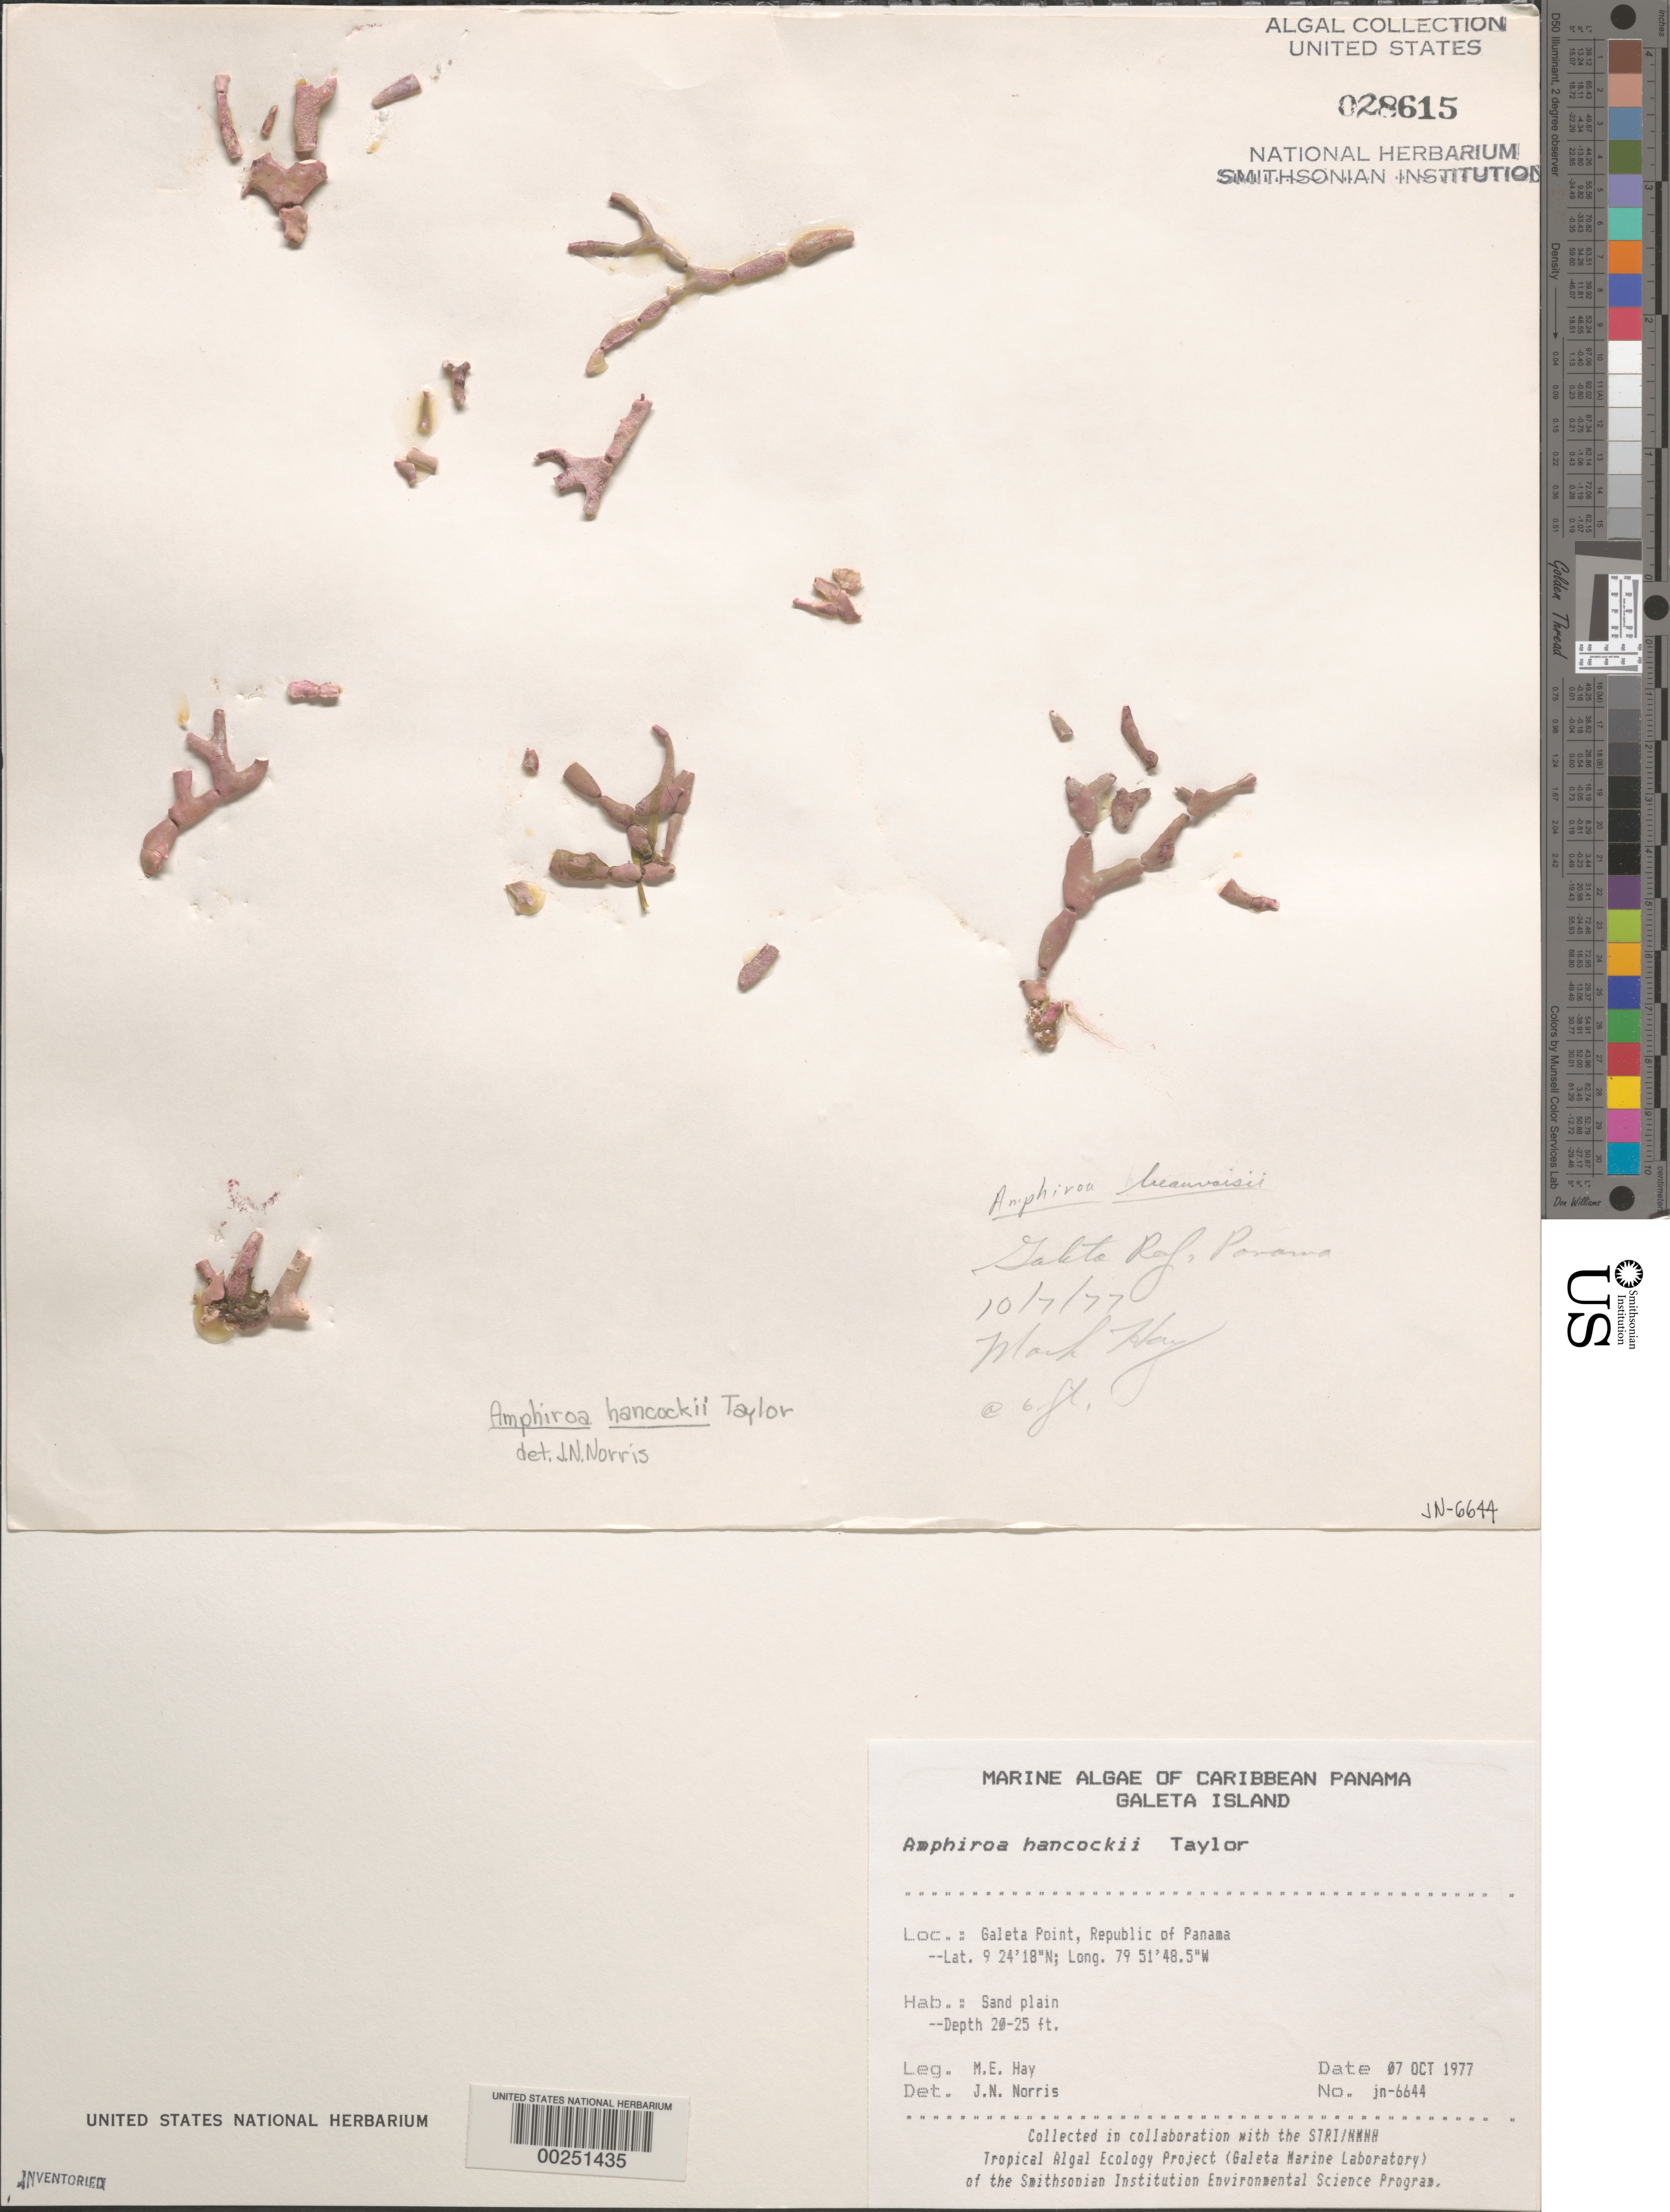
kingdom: Plantae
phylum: Rhodophyta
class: Florideophyceae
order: Corallinales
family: Lithophyllaceae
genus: Amphiroa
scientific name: Amphiroa hancockii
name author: W.R. Taylor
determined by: Norris, James N.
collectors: M. E. Hay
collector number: JN-6644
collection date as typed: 07 Oct 1977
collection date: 1977-10-07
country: Panama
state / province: Colón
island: Galeta Island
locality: Galeta Point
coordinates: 9 24' 18" N, 79 51' 48.5" W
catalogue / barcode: US 28615